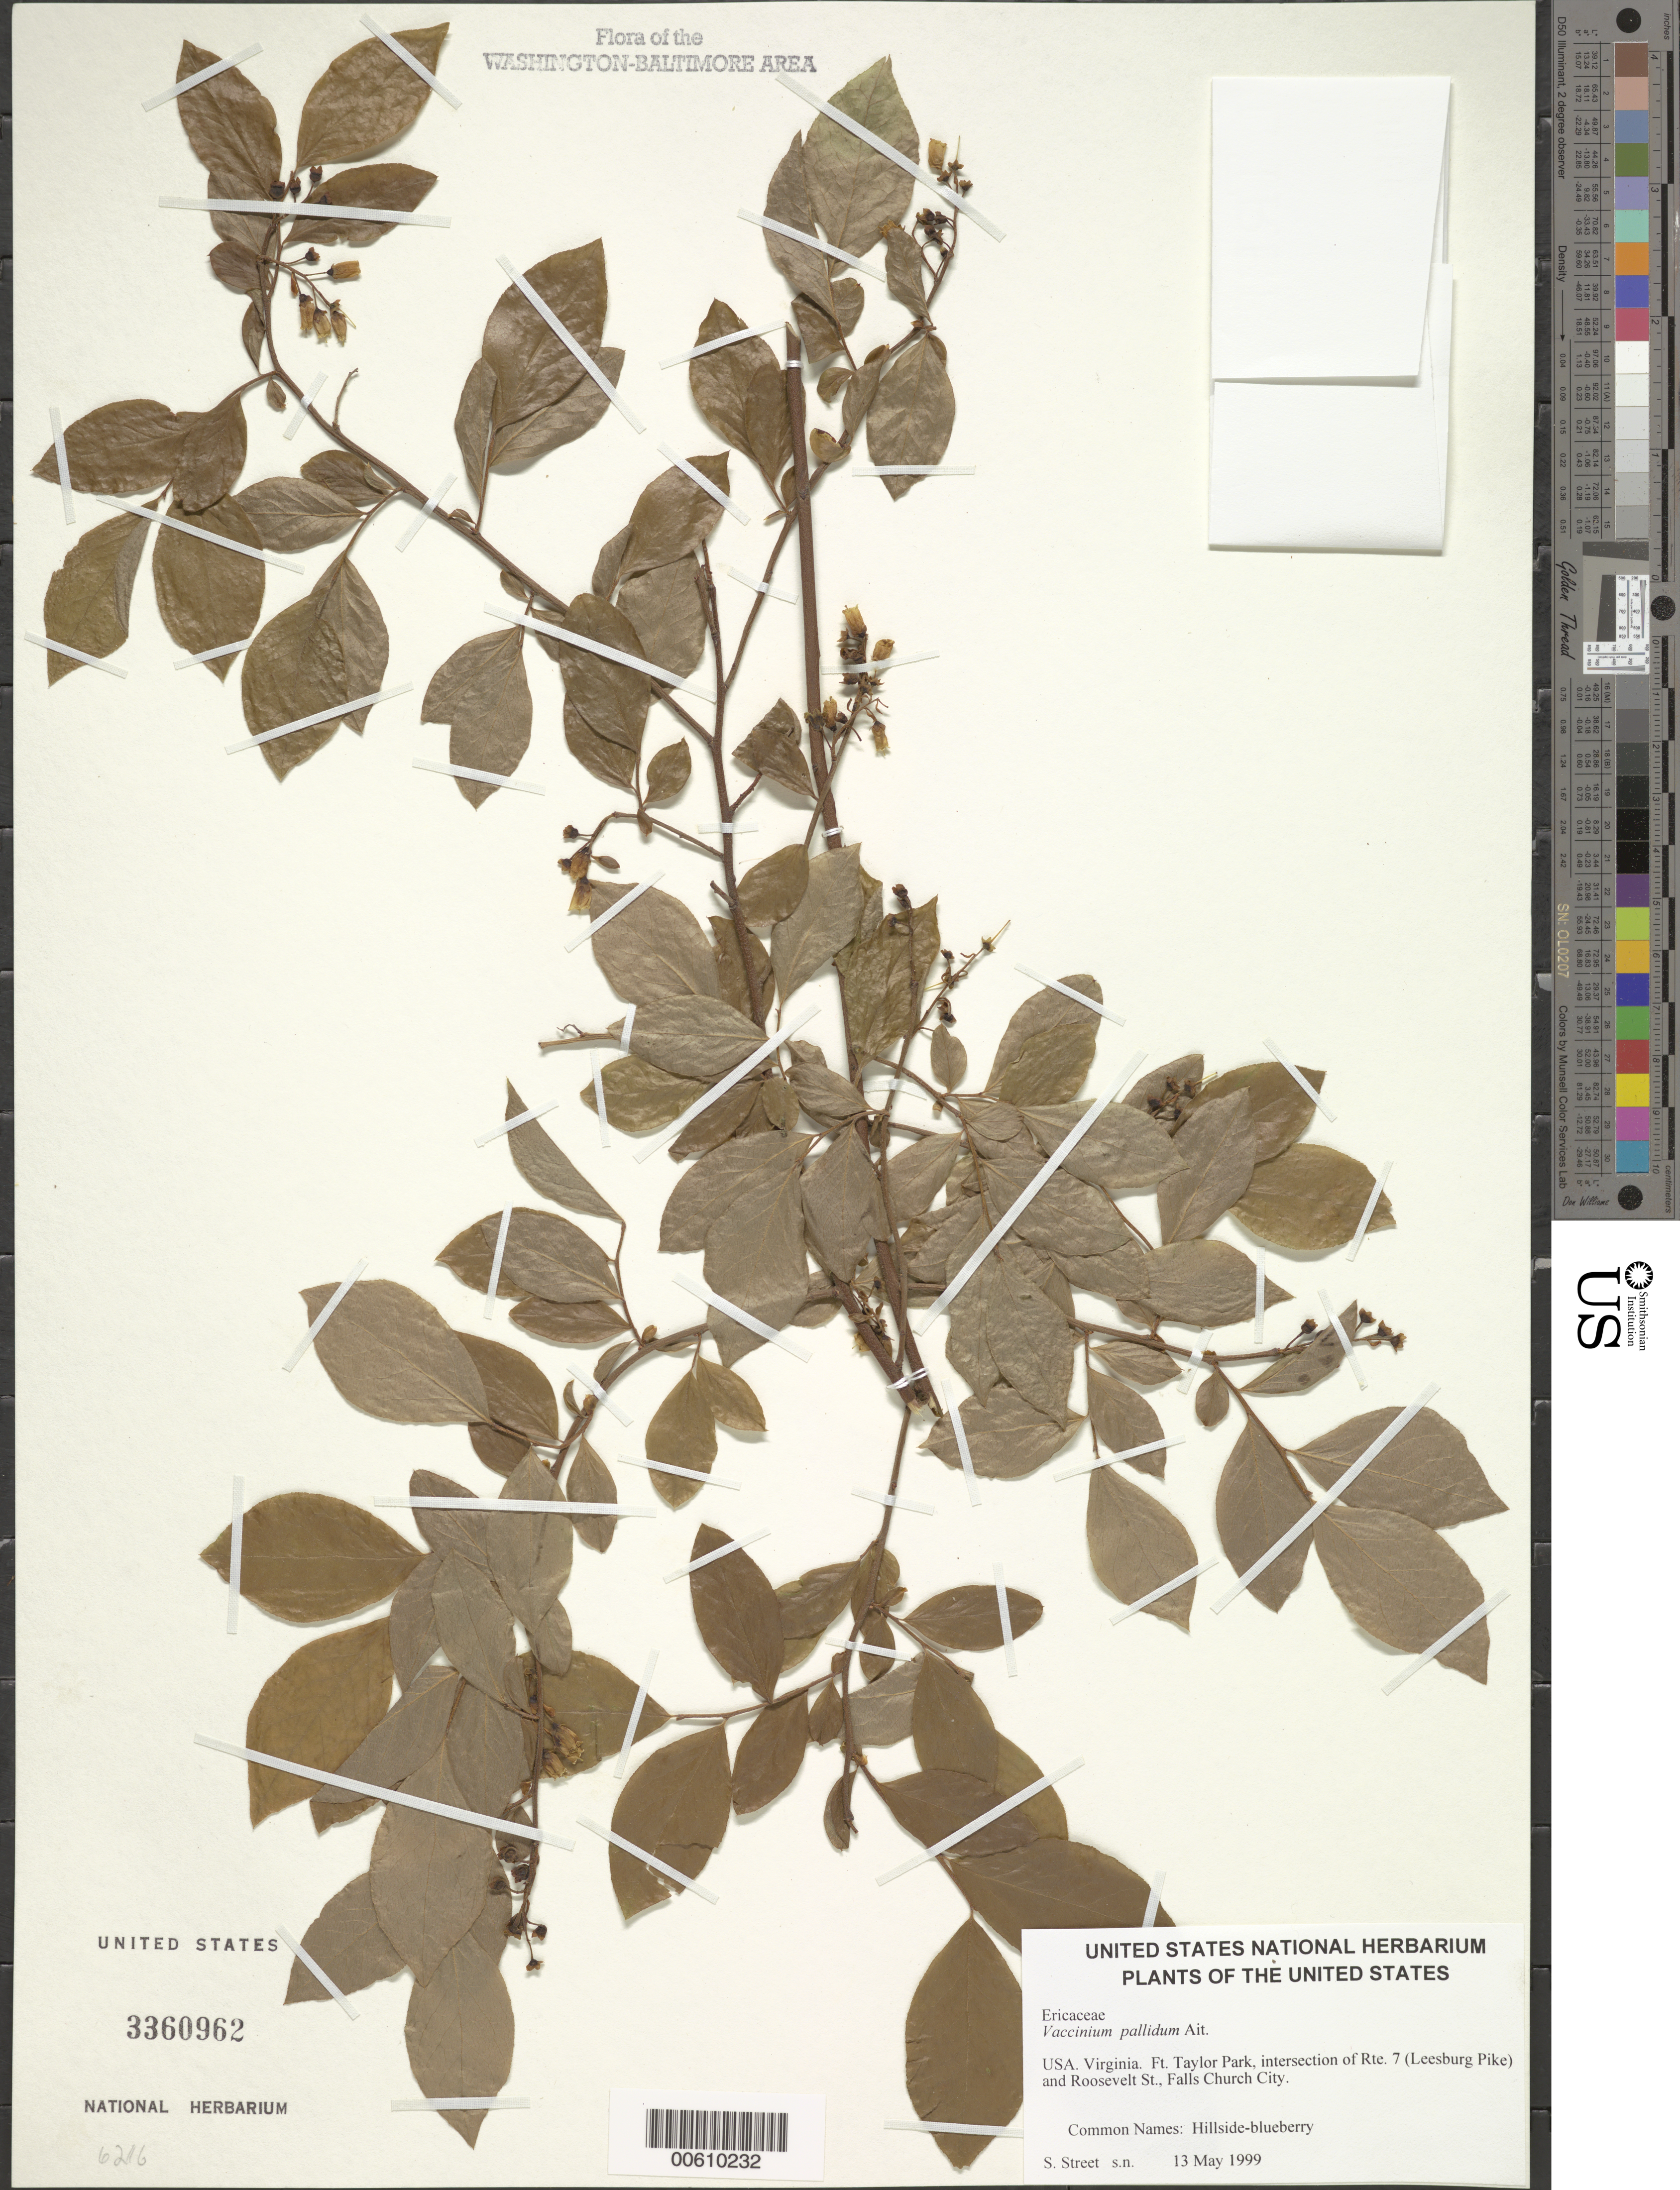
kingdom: Plantae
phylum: Tracheophyta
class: Magnoliopsida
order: Ericales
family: Ericaceae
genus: Vaccinium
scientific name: Vaccinium pallidum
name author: Aiton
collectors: S. Street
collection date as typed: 13 May 1999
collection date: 1999-05-13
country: United States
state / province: Virginia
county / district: Fairfax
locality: Falls Church City, Ft. Taylor Park, intersection of Rte. 7 (Leesburg Pike) and Roosevelt St.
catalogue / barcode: US 3360962